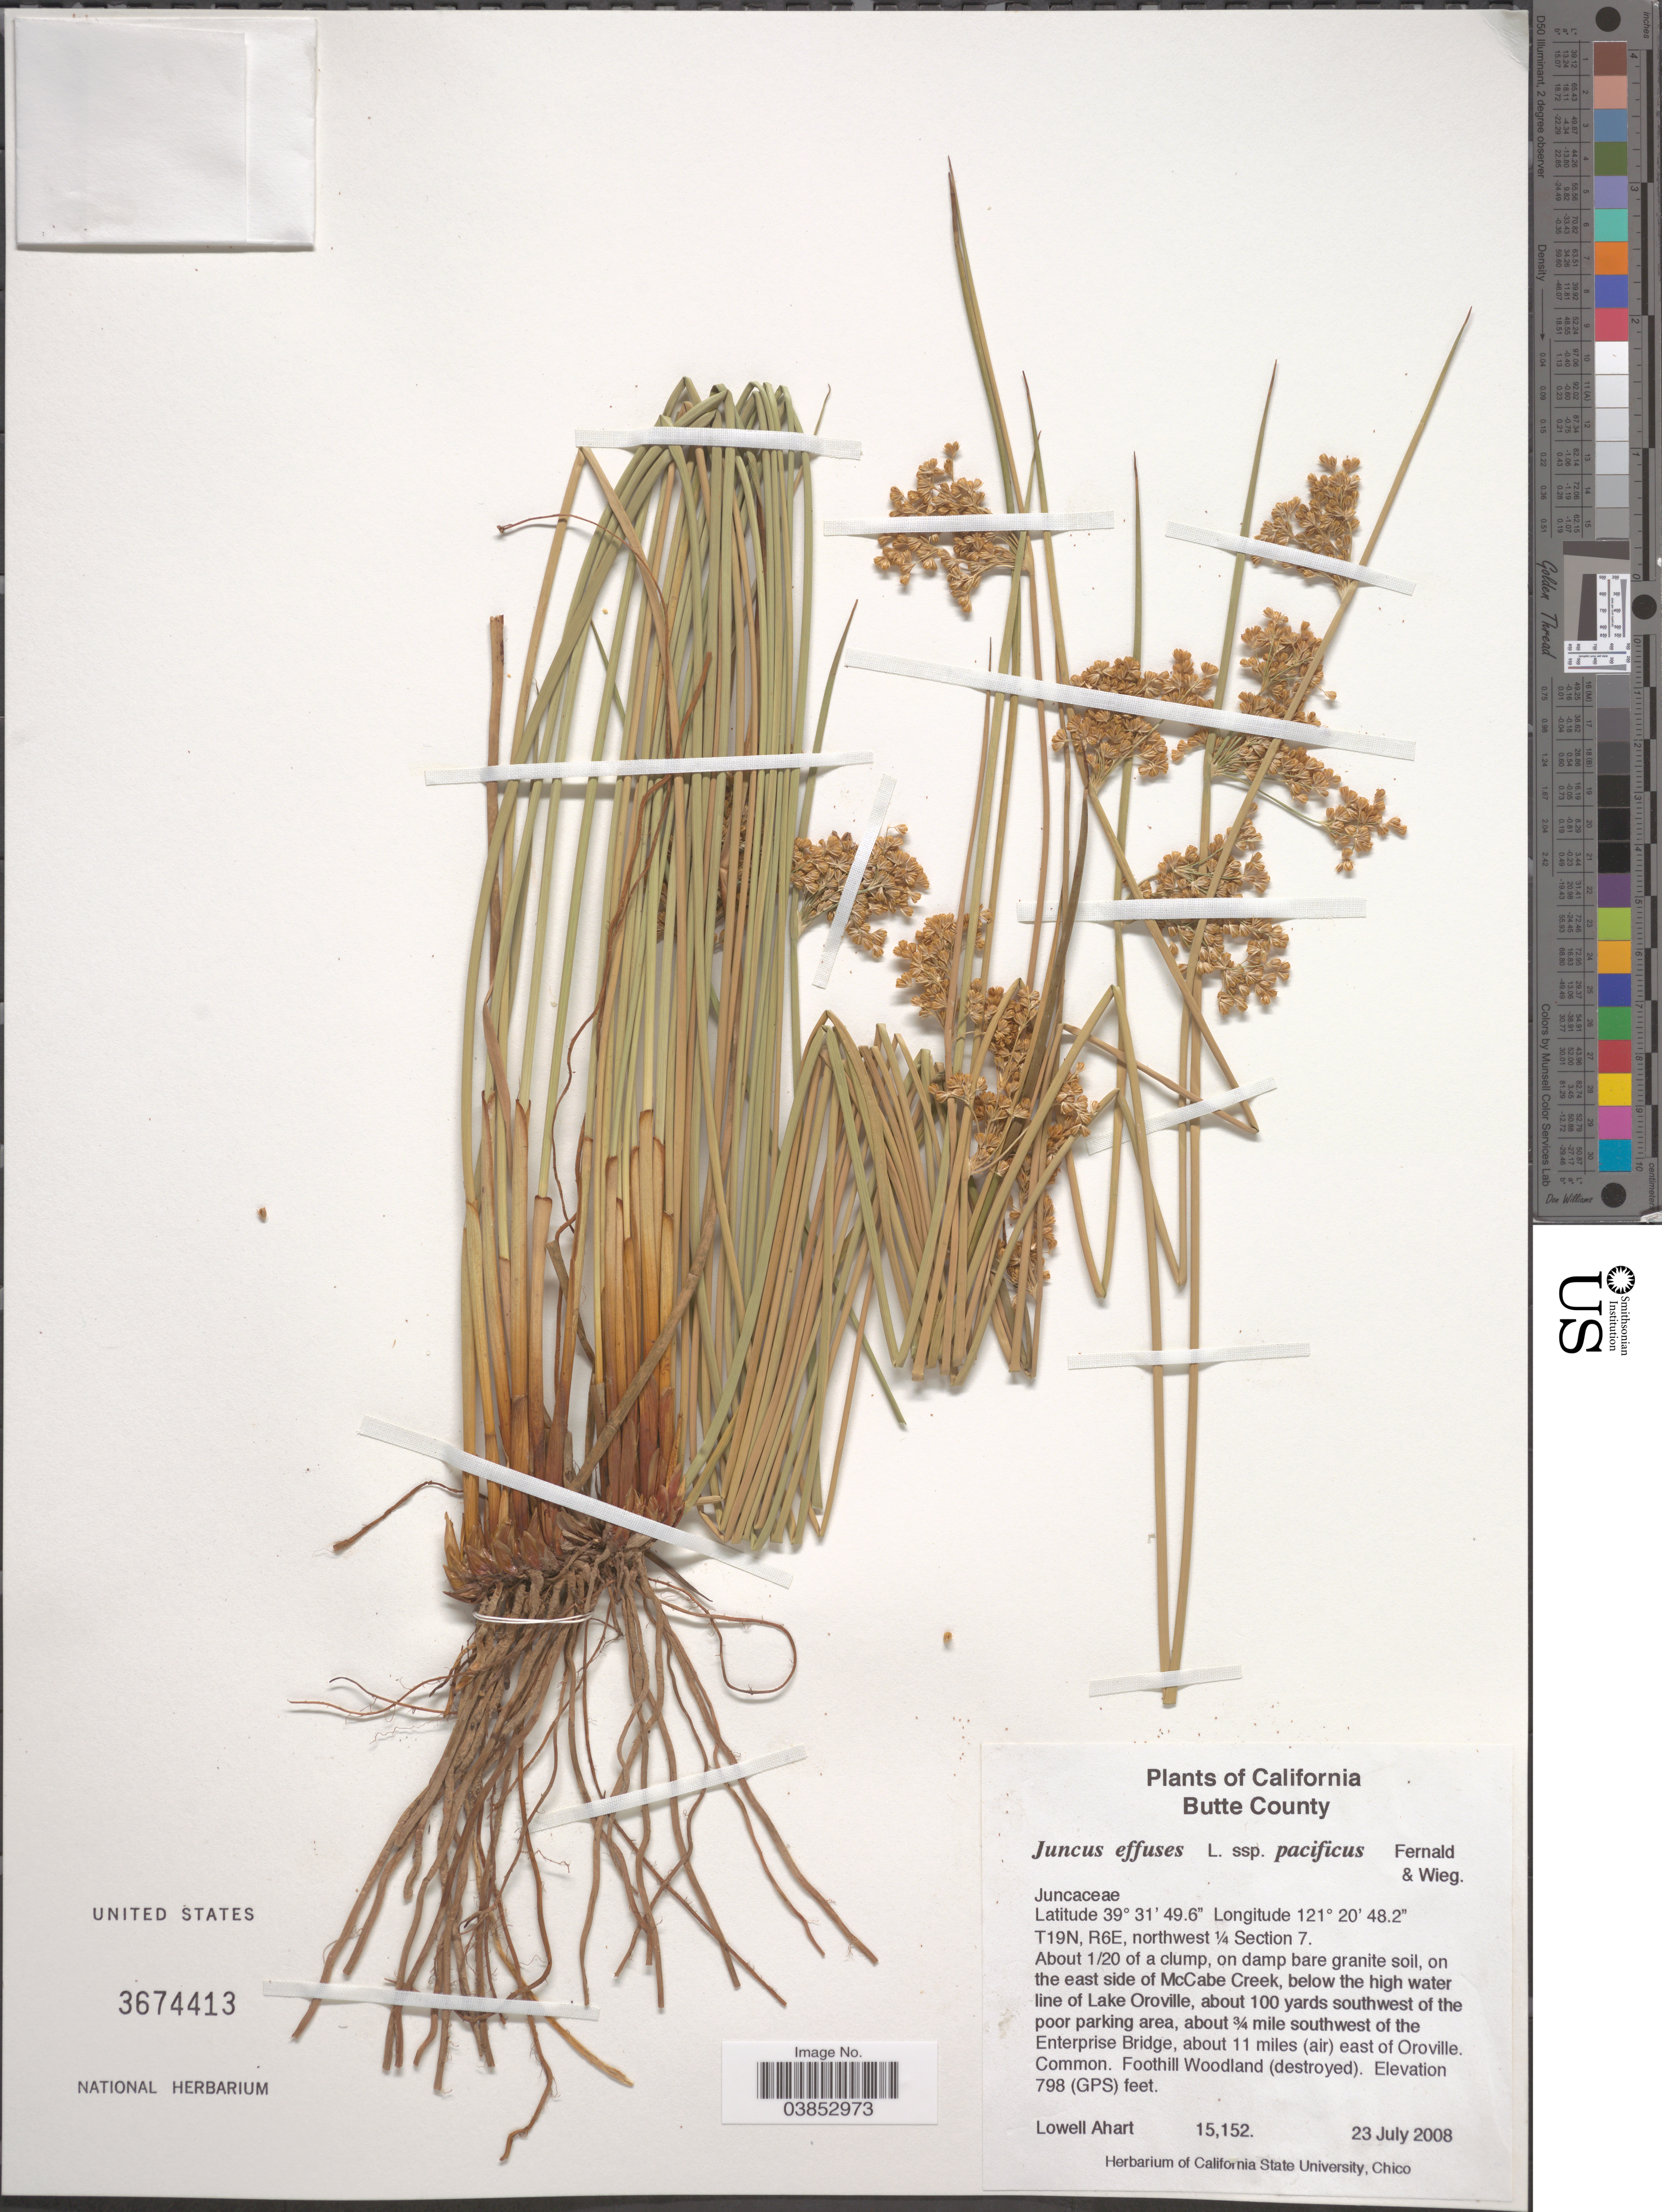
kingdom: Plantae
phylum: Tracheophyta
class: Liliopsida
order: Poales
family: Juncaceae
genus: Juncus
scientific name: Juncus effusus var. pacificus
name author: Fernald & Wiegand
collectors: L. Ahart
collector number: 15152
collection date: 2008-07-23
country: United States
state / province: California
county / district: Butte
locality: Butte County. T19N, R6E, northwest ¼ Section 7. About 1/20 of a clump, on damp bare granite soil, on the east side of McCabe Creek, below the high water line of Lake Oroville, about 100 yards southwest of the poor parking area, about ¾ mile southwest of the Enterprise Bridge, about 11 miles (air) east of Oroville.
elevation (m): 243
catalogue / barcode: US 3674413